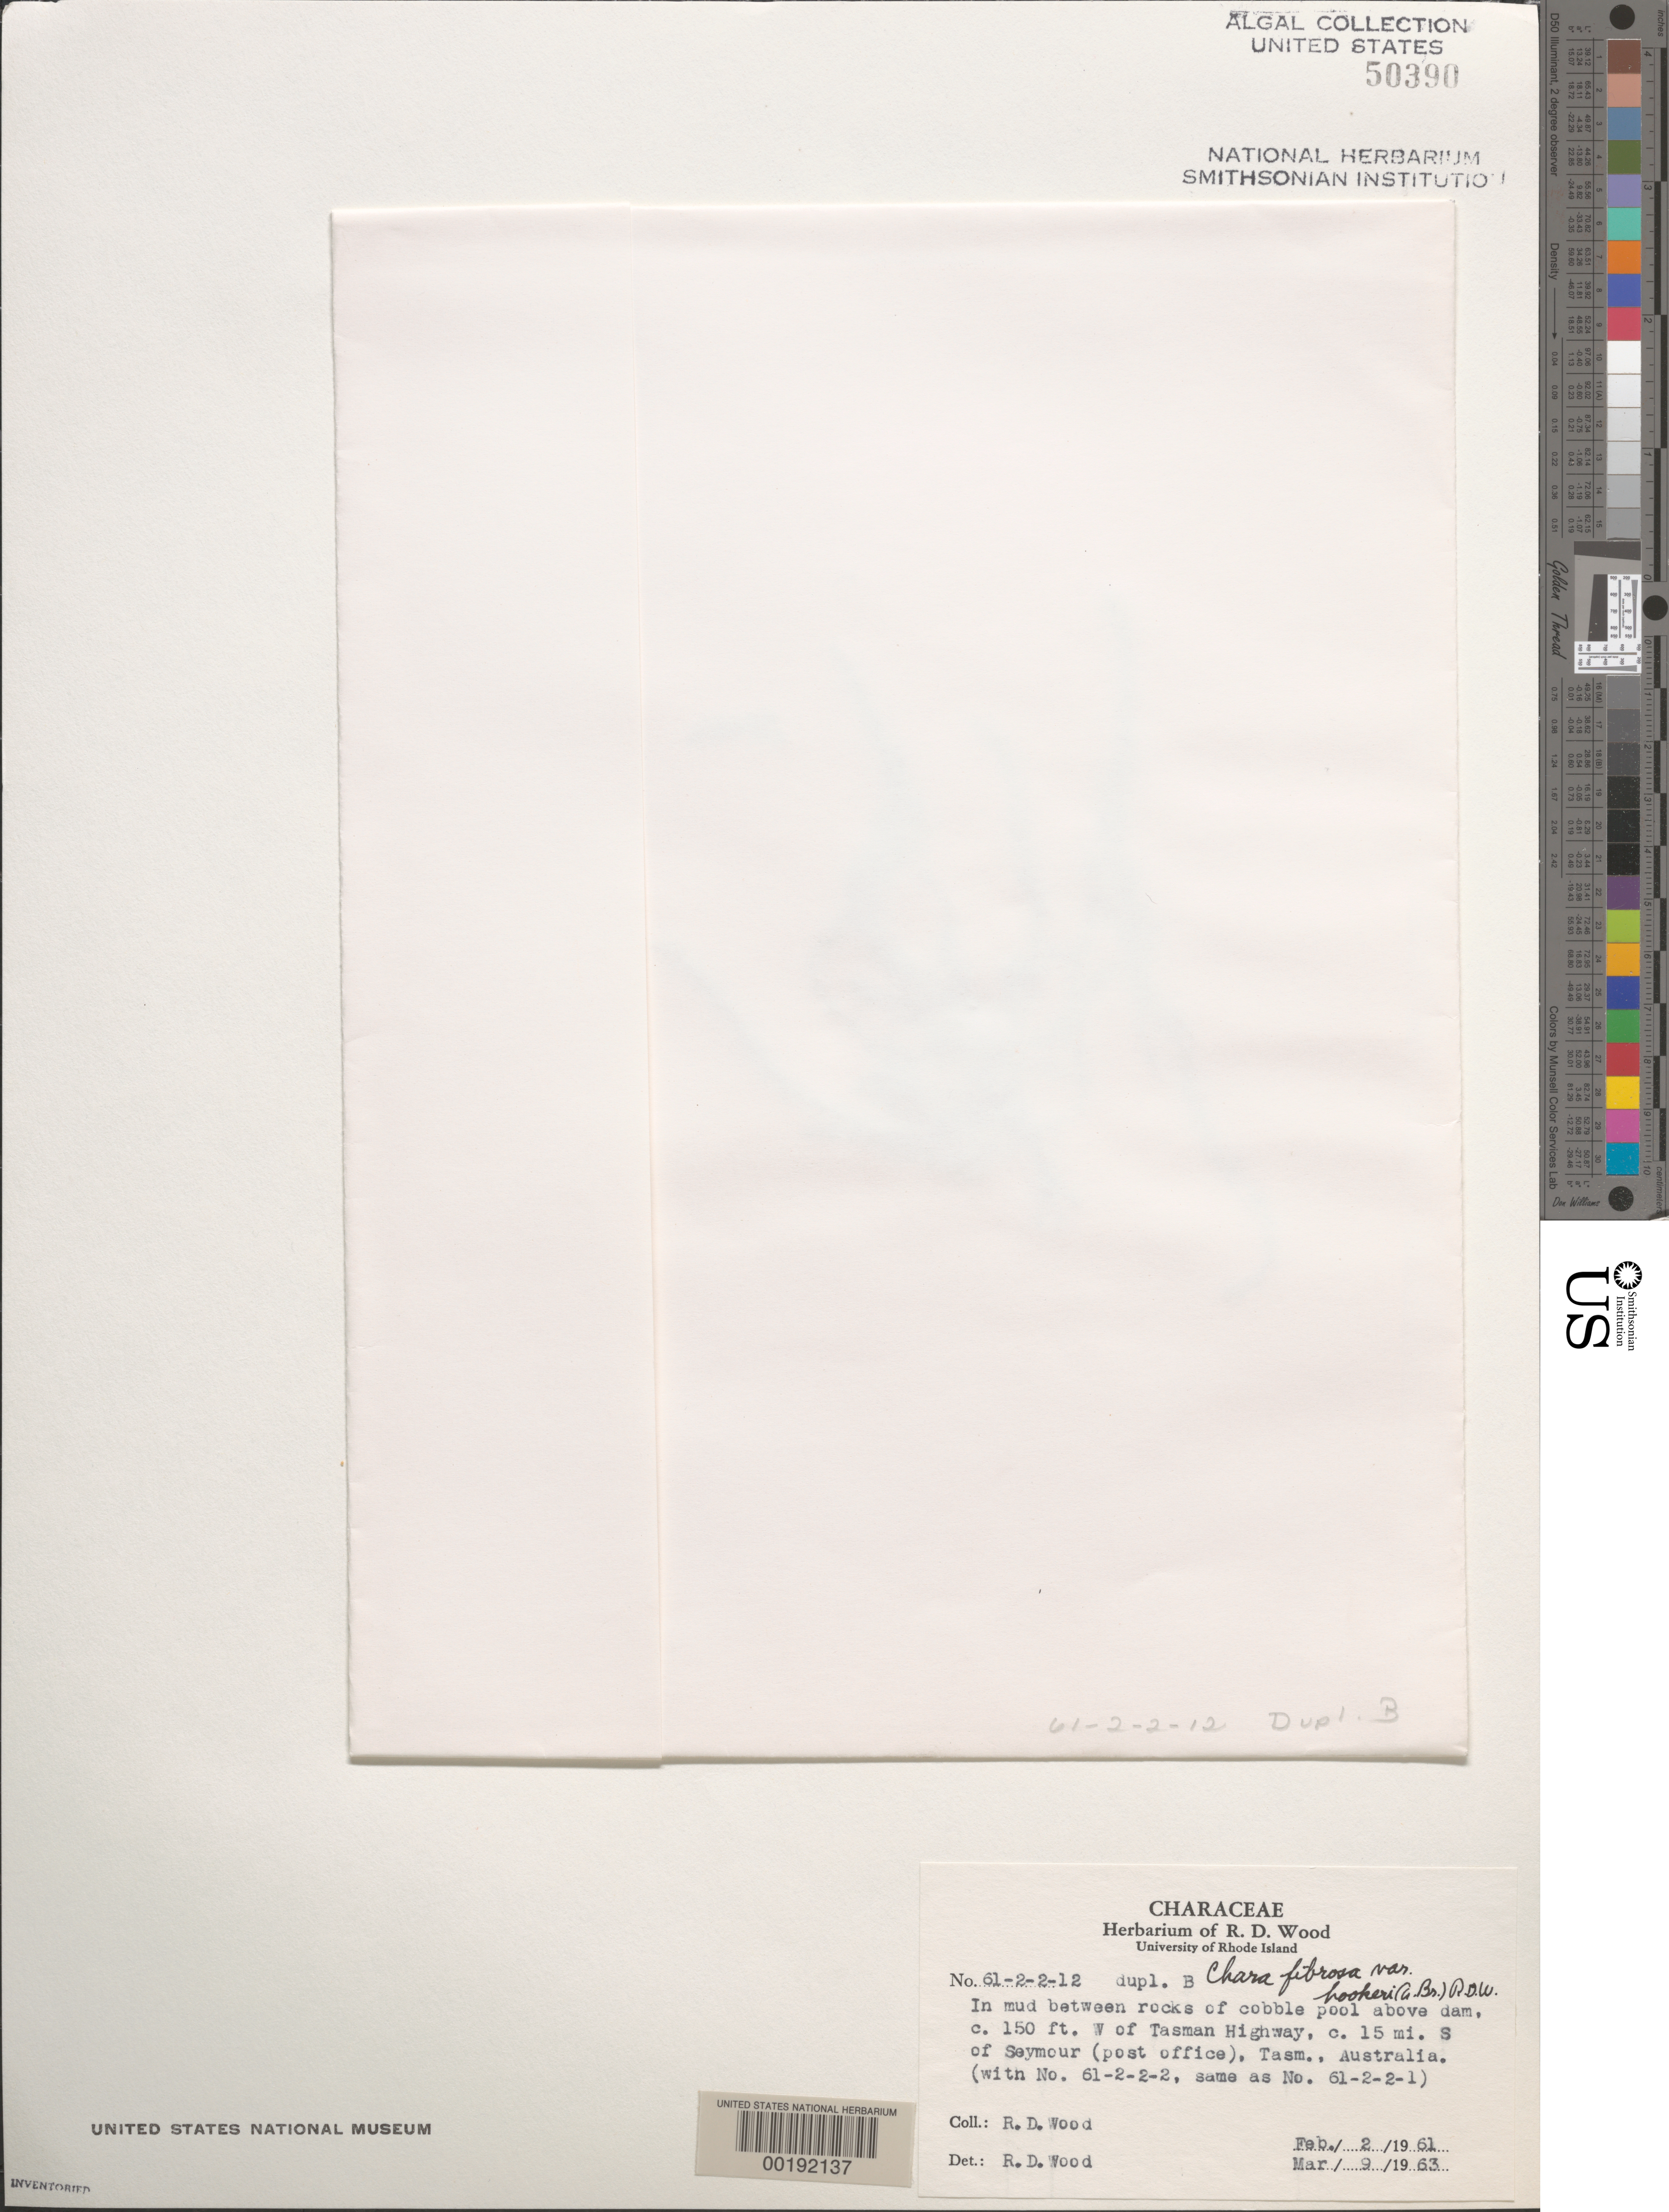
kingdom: Plantae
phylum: Charophyta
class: Charophyceae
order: Charales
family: Characeae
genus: Chara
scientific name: Chara fibrosa var. hookeri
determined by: Wood, R. D.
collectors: R. Wood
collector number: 61-2-2-12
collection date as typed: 02 Feb 1961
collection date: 1961-02-02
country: Australia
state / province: Tasmania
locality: Above dam west of Tasman Highway ca. 15 miles south of Seymour Post Office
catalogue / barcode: US 50390